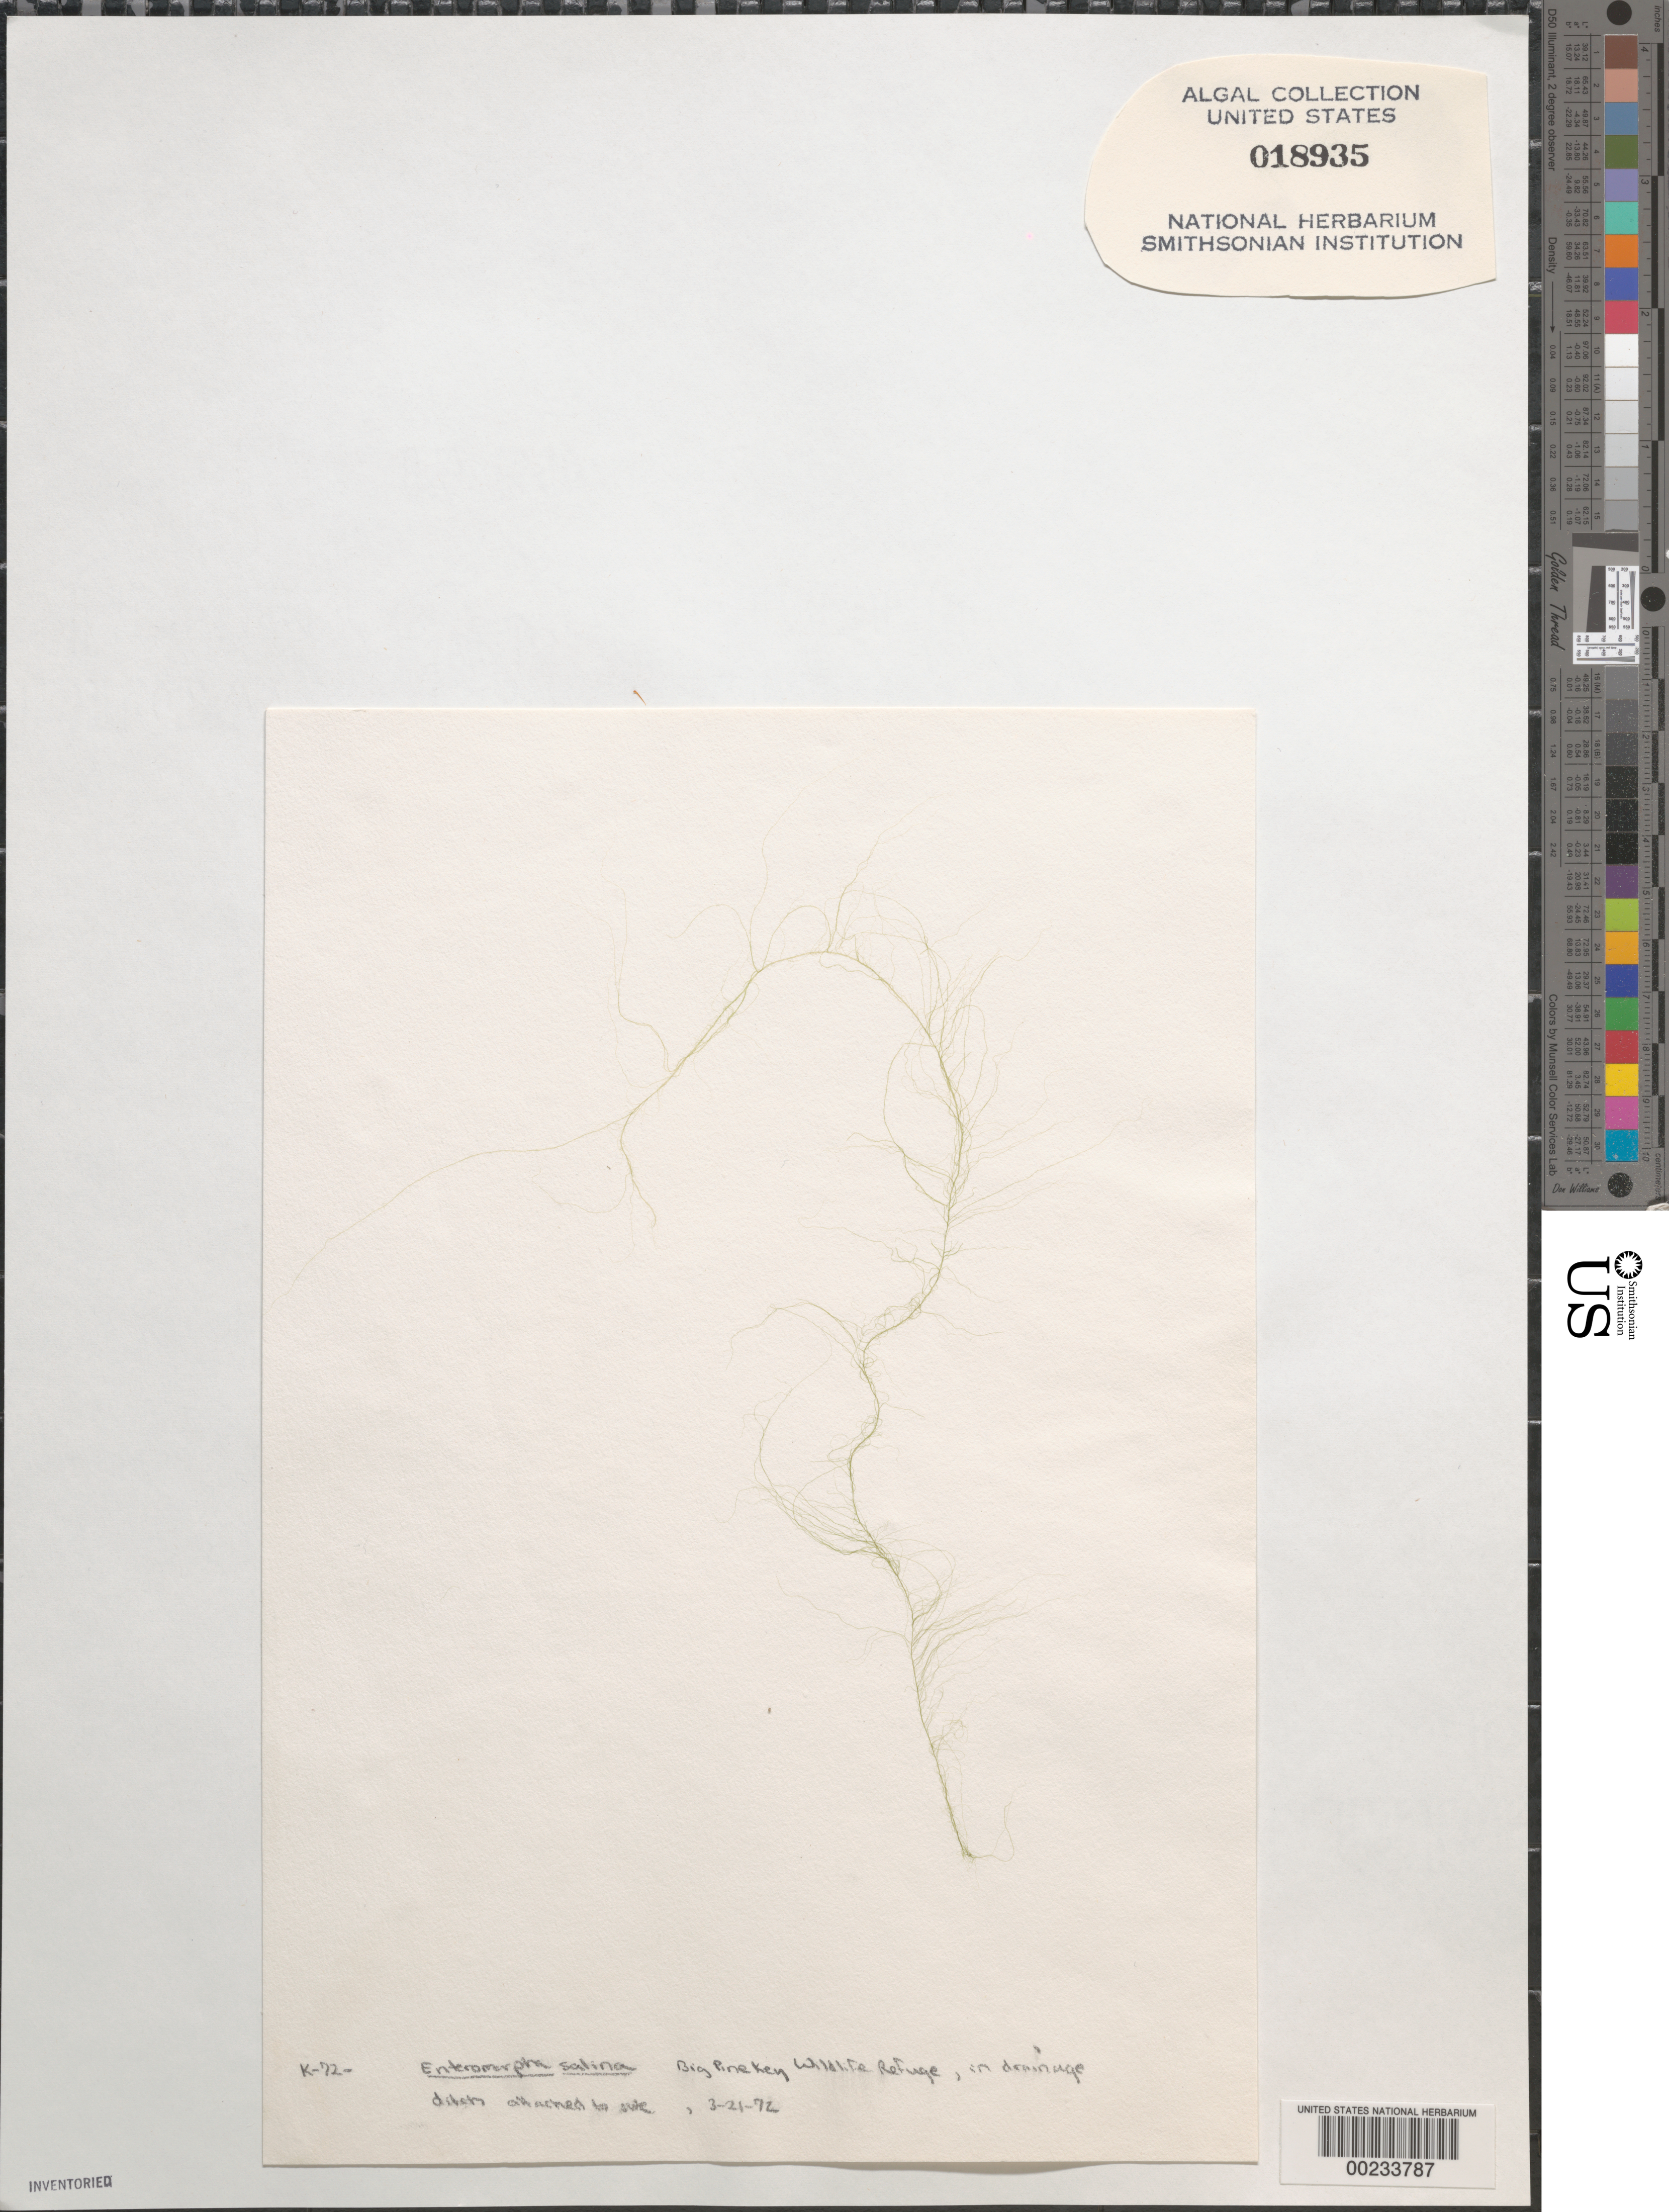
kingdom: Plantae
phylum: Chlorophyta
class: Ulvophyceae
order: Ulvales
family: Ulvaceae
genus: Ulva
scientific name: Ulva prolifera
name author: O.F. Müller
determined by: Algae name updating Project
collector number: K-72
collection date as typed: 21 Mar 1972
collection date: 1972-03-21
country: United States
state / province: Florida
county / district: Monroe County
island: Big Pine Key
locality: Big Pine Key Wildlife Refuge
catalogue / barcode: US 18935